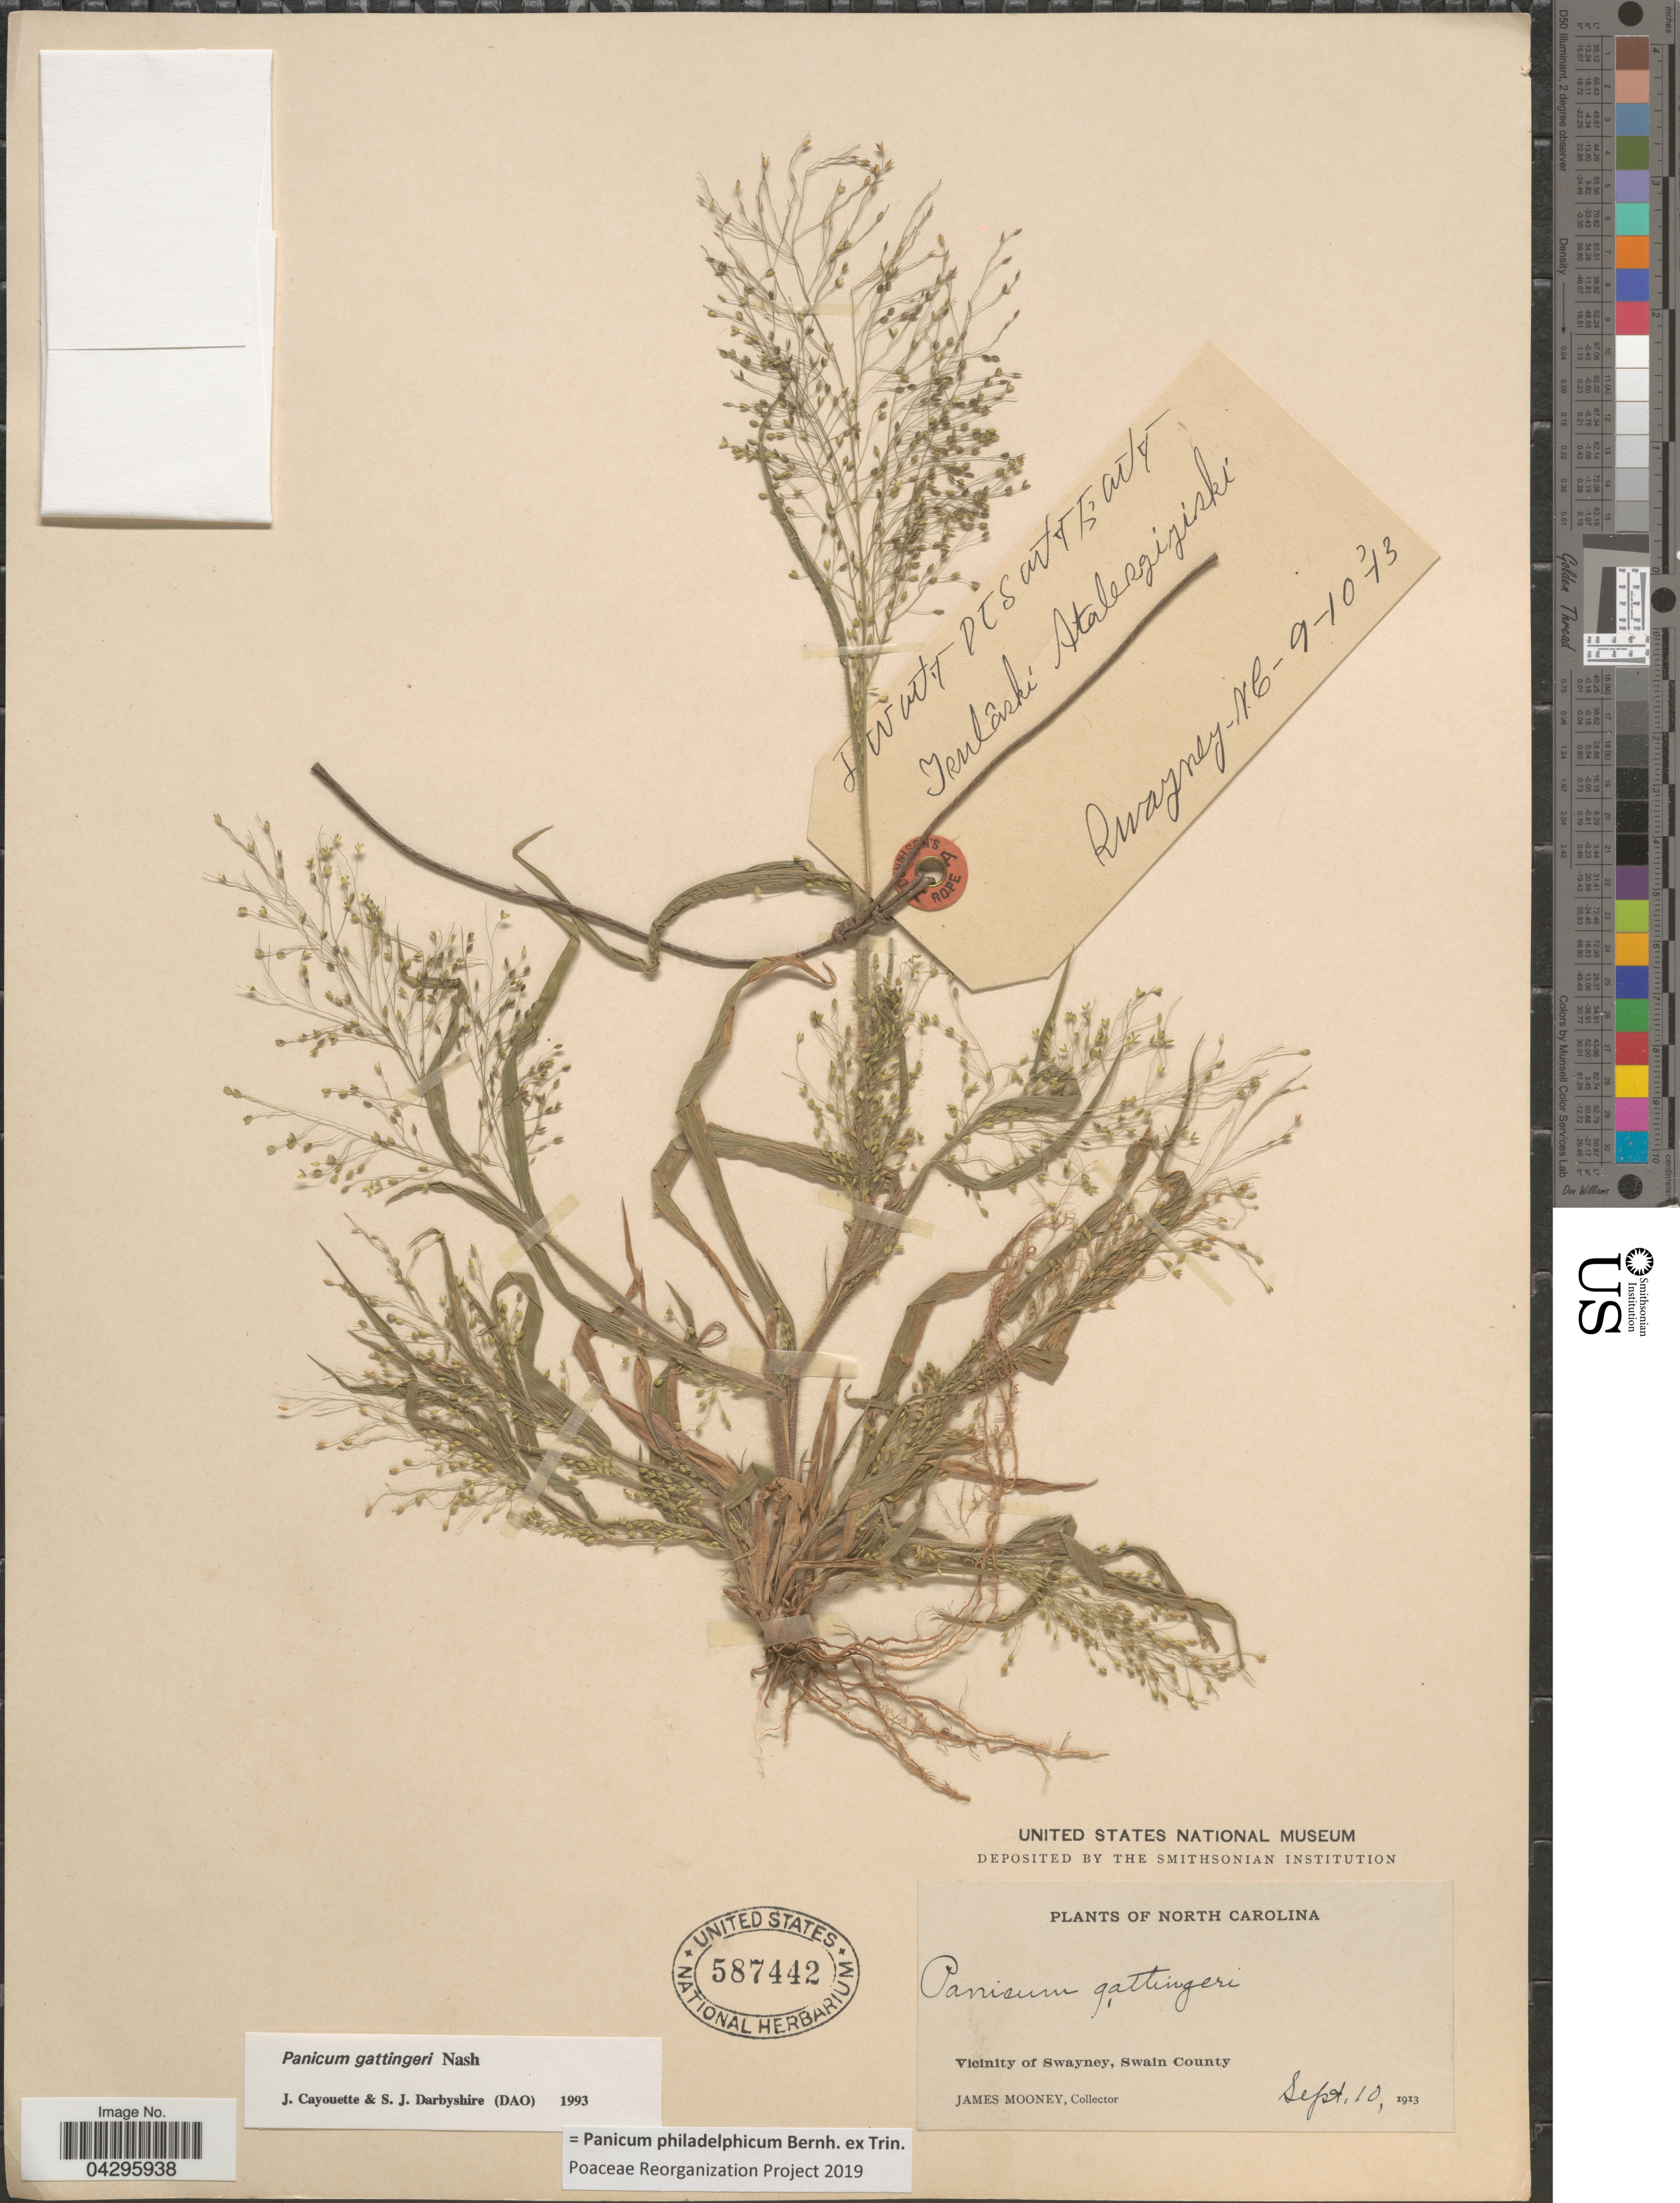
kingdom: Plantae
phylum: Tracheophyta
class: Liliopsida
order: Poales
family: Poaceae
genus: Panicum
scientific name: Panicum philadelphicum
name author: Bernh. ex Trin.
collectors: J. Mooney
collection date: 1913-09-10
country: United States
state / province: North Carolina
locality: Vicinity of Swayney, Swain County.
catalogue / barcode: US 587442